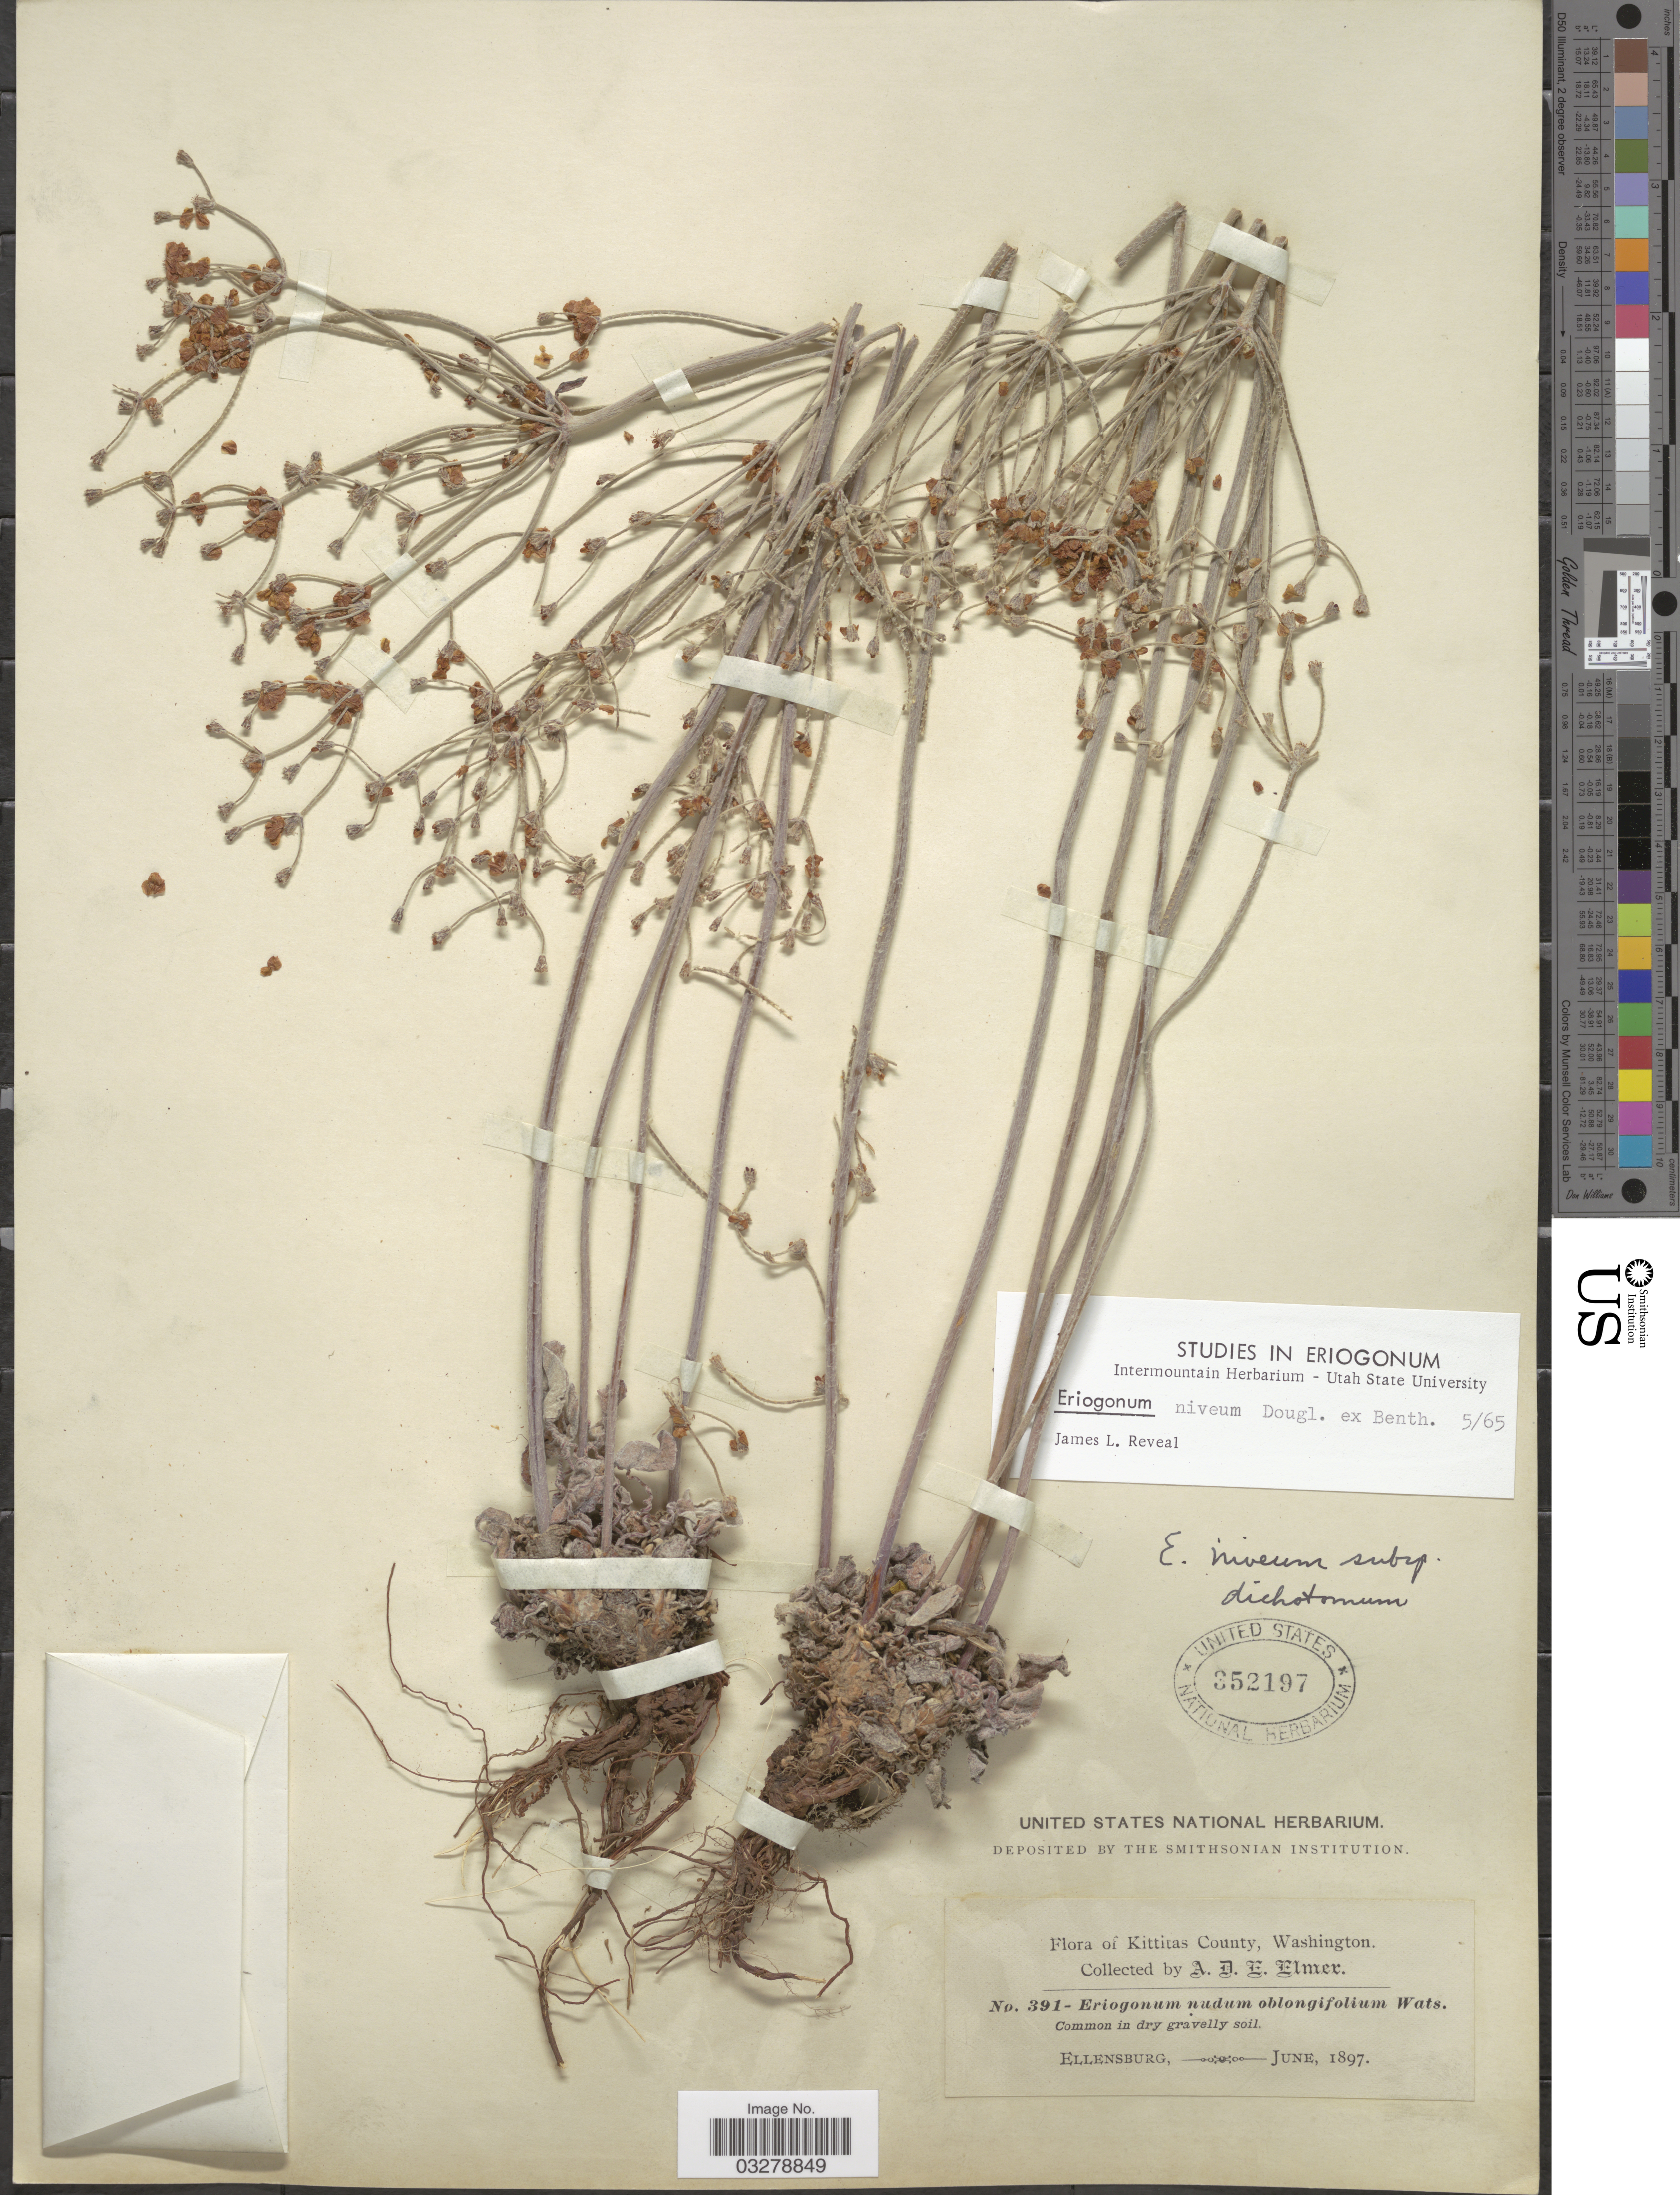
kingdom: Plantae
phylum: Tracheophyta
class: Magnoliopsida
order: Caryophyllales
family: Polygonaceae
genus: Eriogonum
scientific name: Eriogonum niverum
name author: Douglas ex Benth.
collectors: A. D. E. Elmer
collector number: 391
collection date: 1897-06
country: United States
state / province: Washington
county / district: Kittitas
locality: Kittitas County. Ellensburg.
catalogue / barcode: US 352197